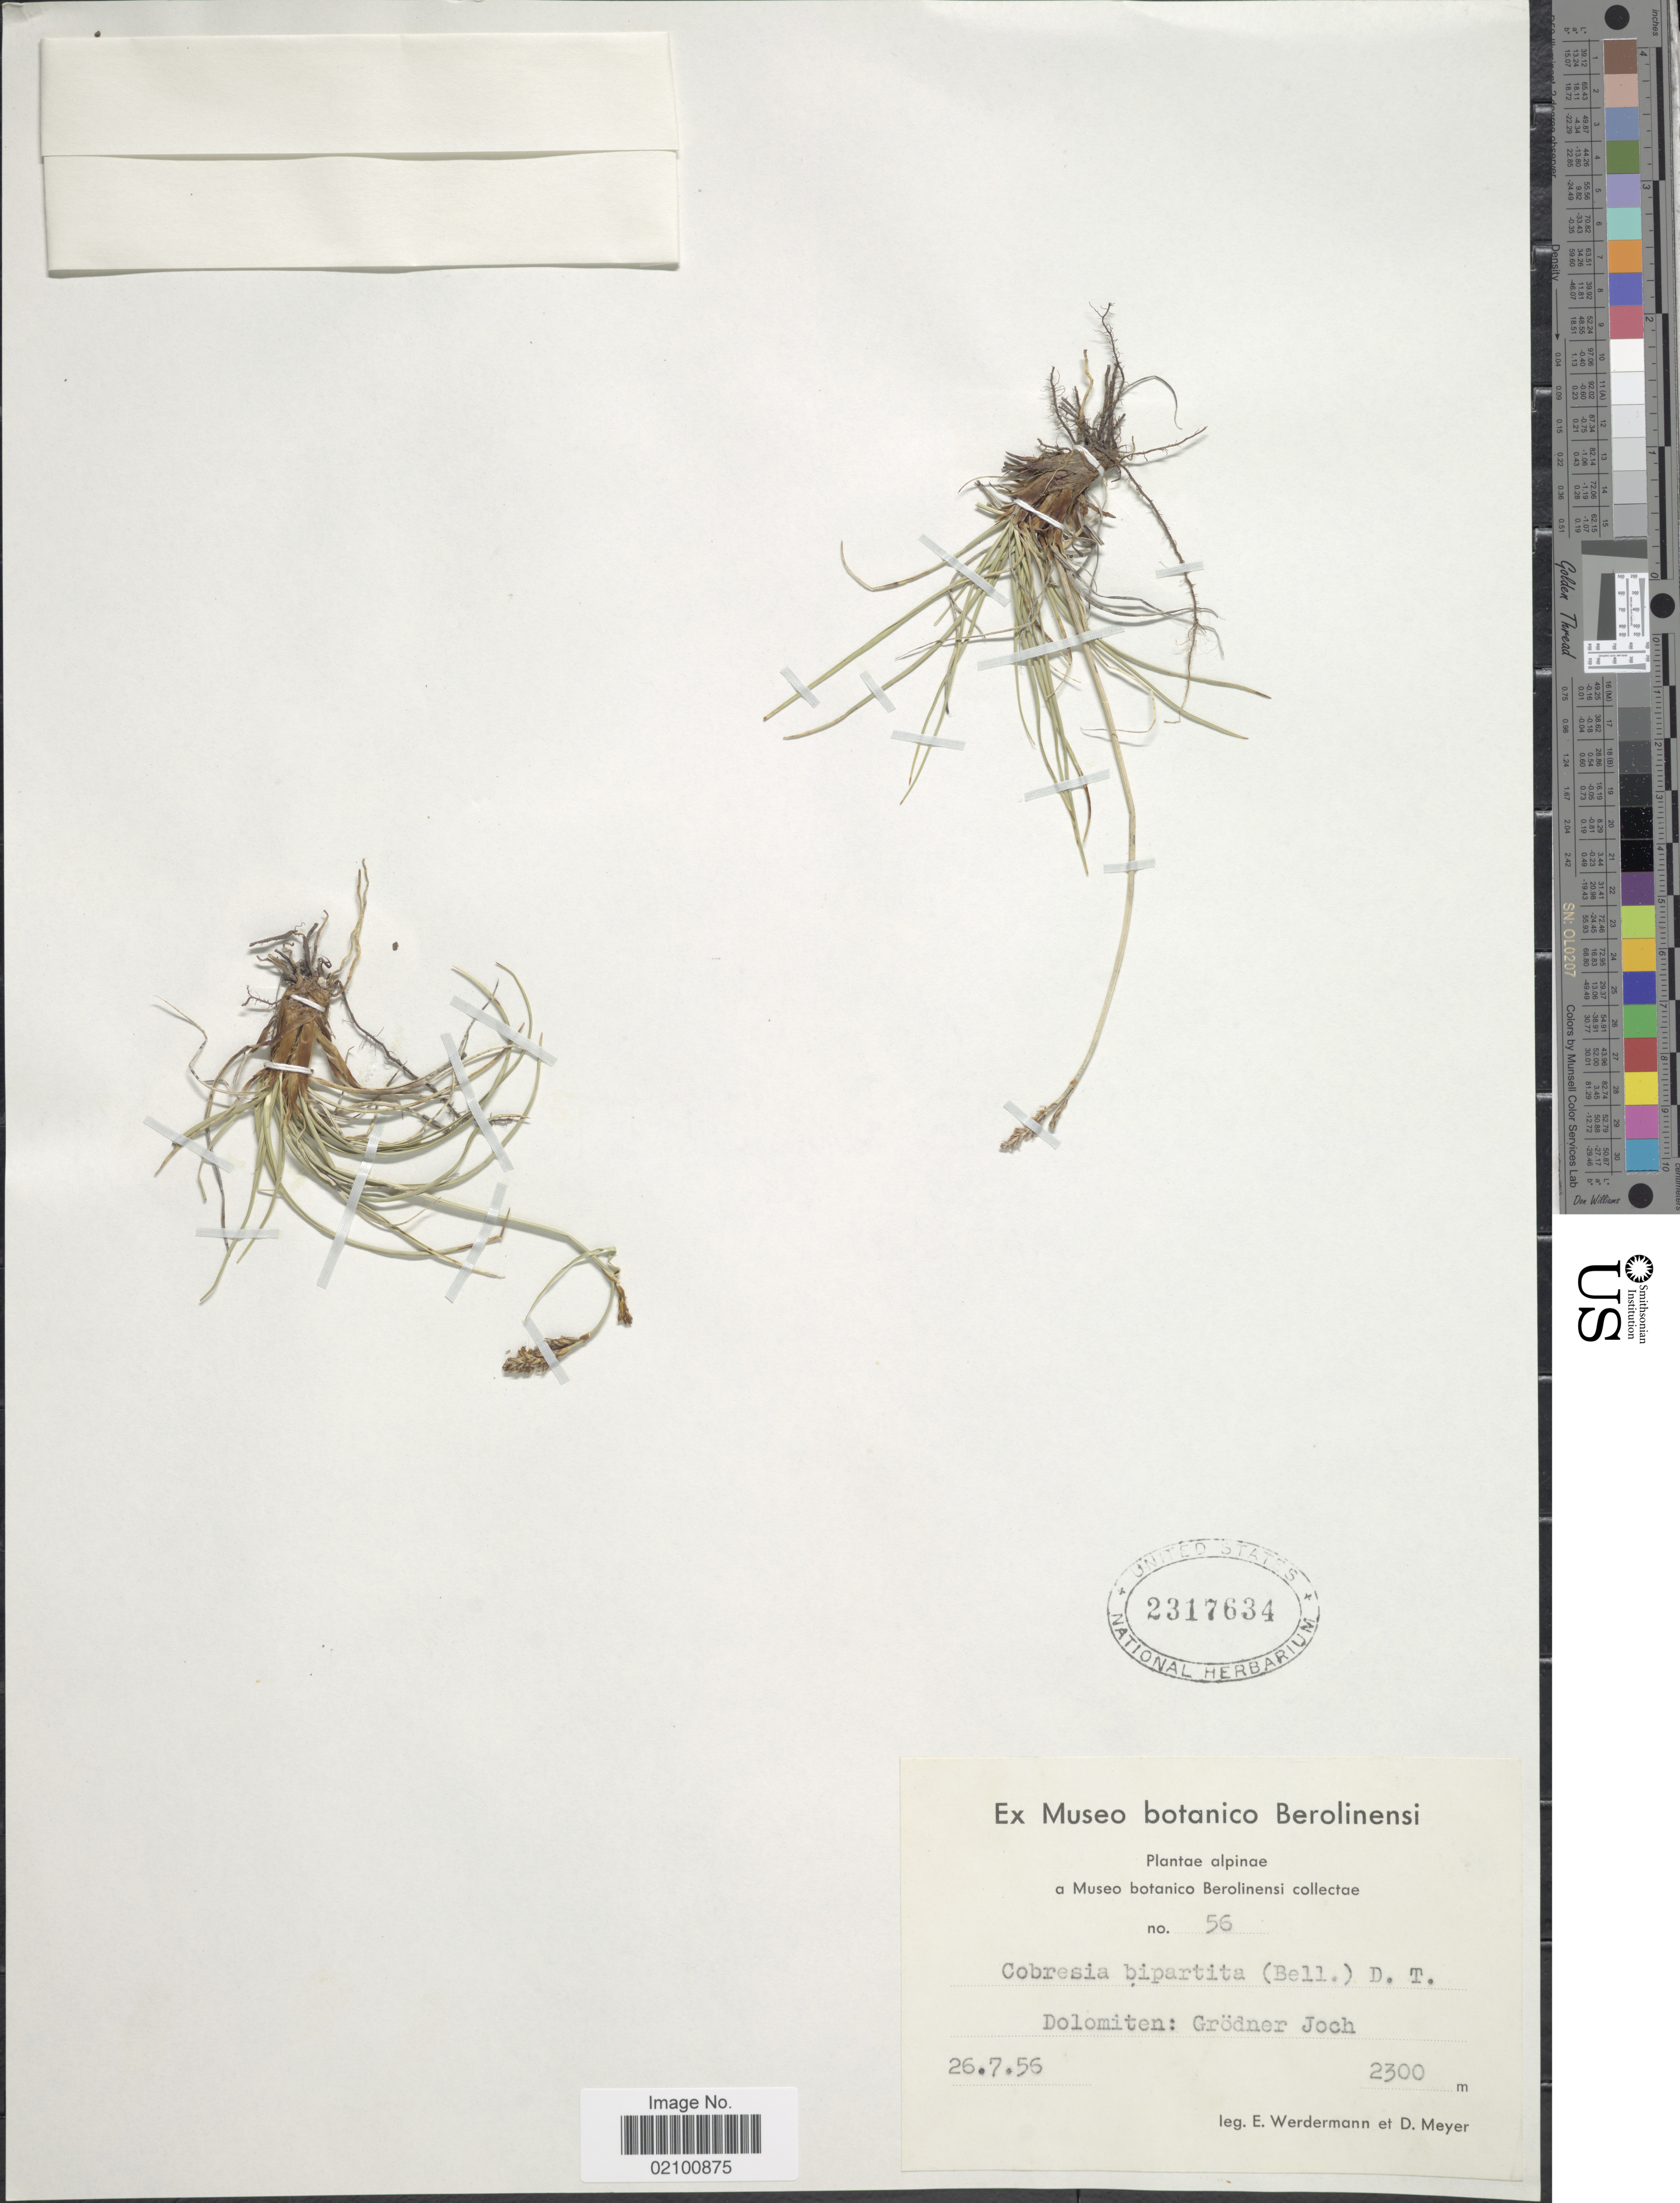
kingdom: Plantae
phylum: Tracheophyta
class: Liliopsida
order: Poales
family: Cyperaceae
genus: Carex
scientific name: Carex simpliciuscula subsp. simpliciuscula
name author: Wahlenb.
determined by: Strong, M. T., (US), Smithsonian Institution - National Museum of Natural History (UNITED STATES)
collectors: E. Werdermann & D. Meyer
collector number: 56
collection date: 1956-07-26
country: Italy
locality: Alpinae, Dolomiten, Grodner Joch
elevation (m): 2300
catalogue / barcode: US 2317634